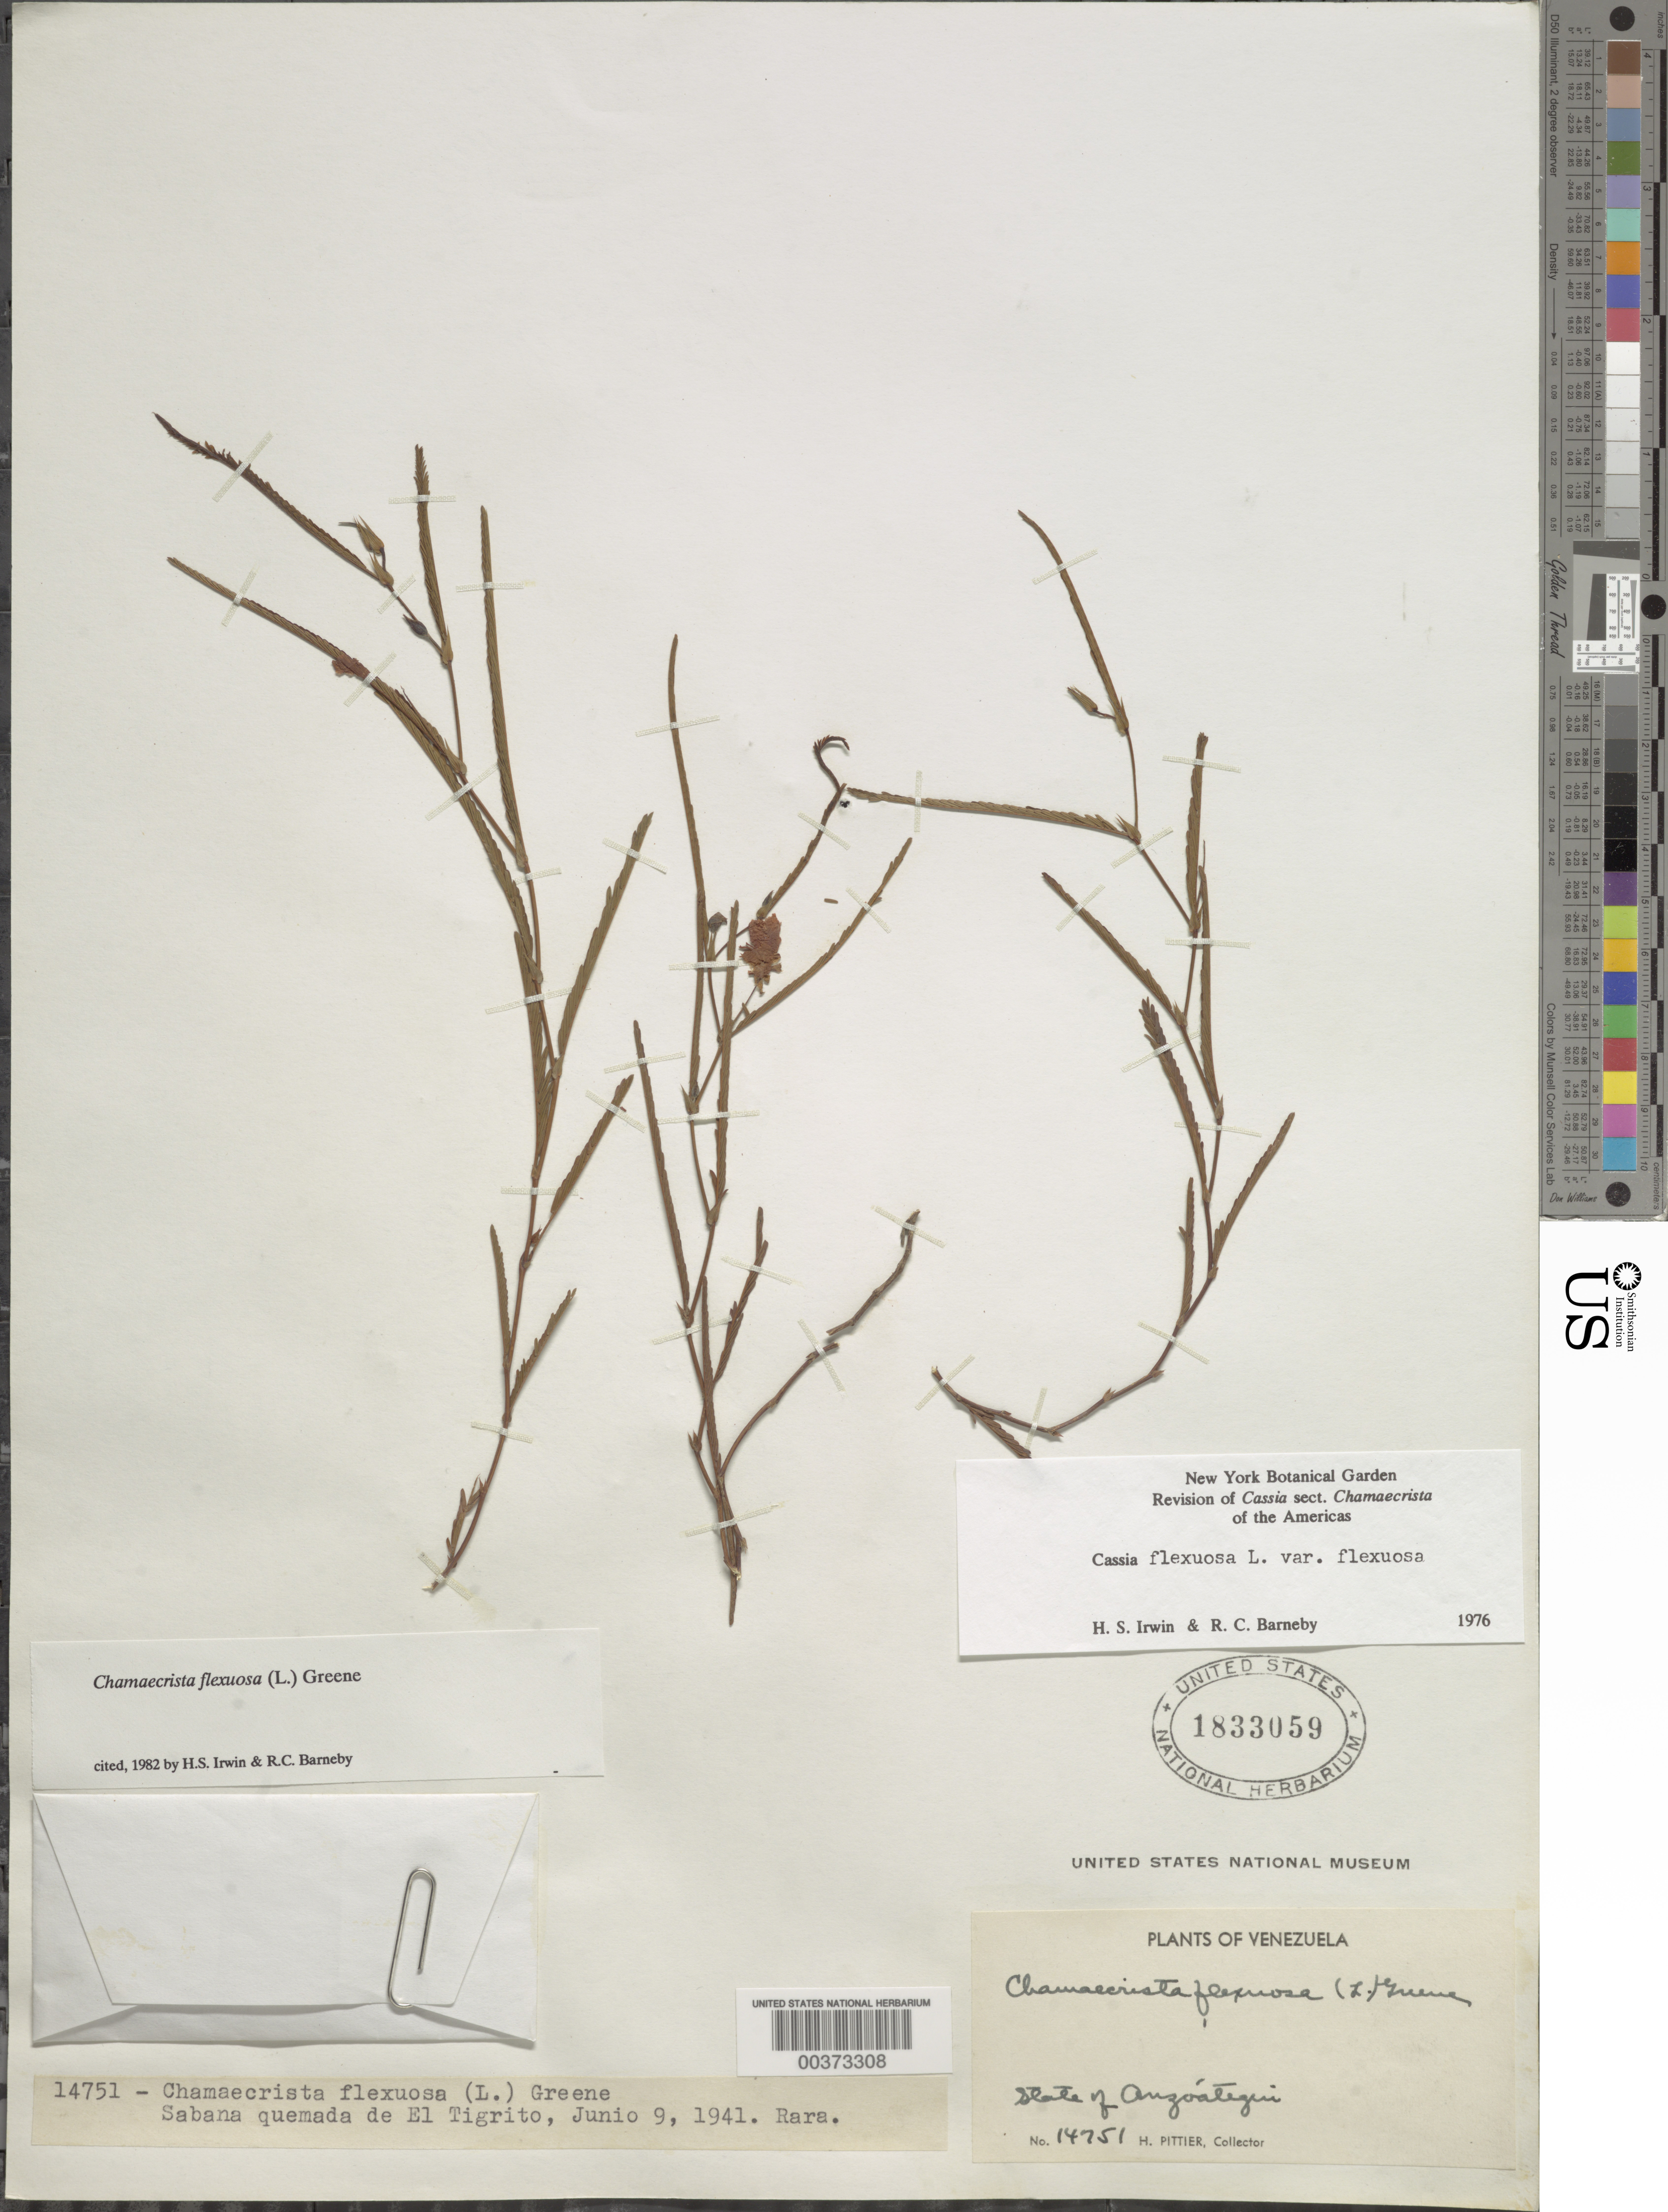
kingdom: Plantae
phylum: Tracheophyta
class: Magnoliopsida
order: Fabales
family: Fabaceae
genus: Chamaecrista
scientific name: Chamaecrista flexuosa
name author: (L.) Greene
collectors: H. F. Pittier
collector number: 14751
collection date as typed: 09 Jun 1941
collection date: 1941-06-09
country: Venezuela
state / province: Anzoategui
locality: El Tigrito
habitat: Sabana quemada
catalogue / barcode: US 1833059